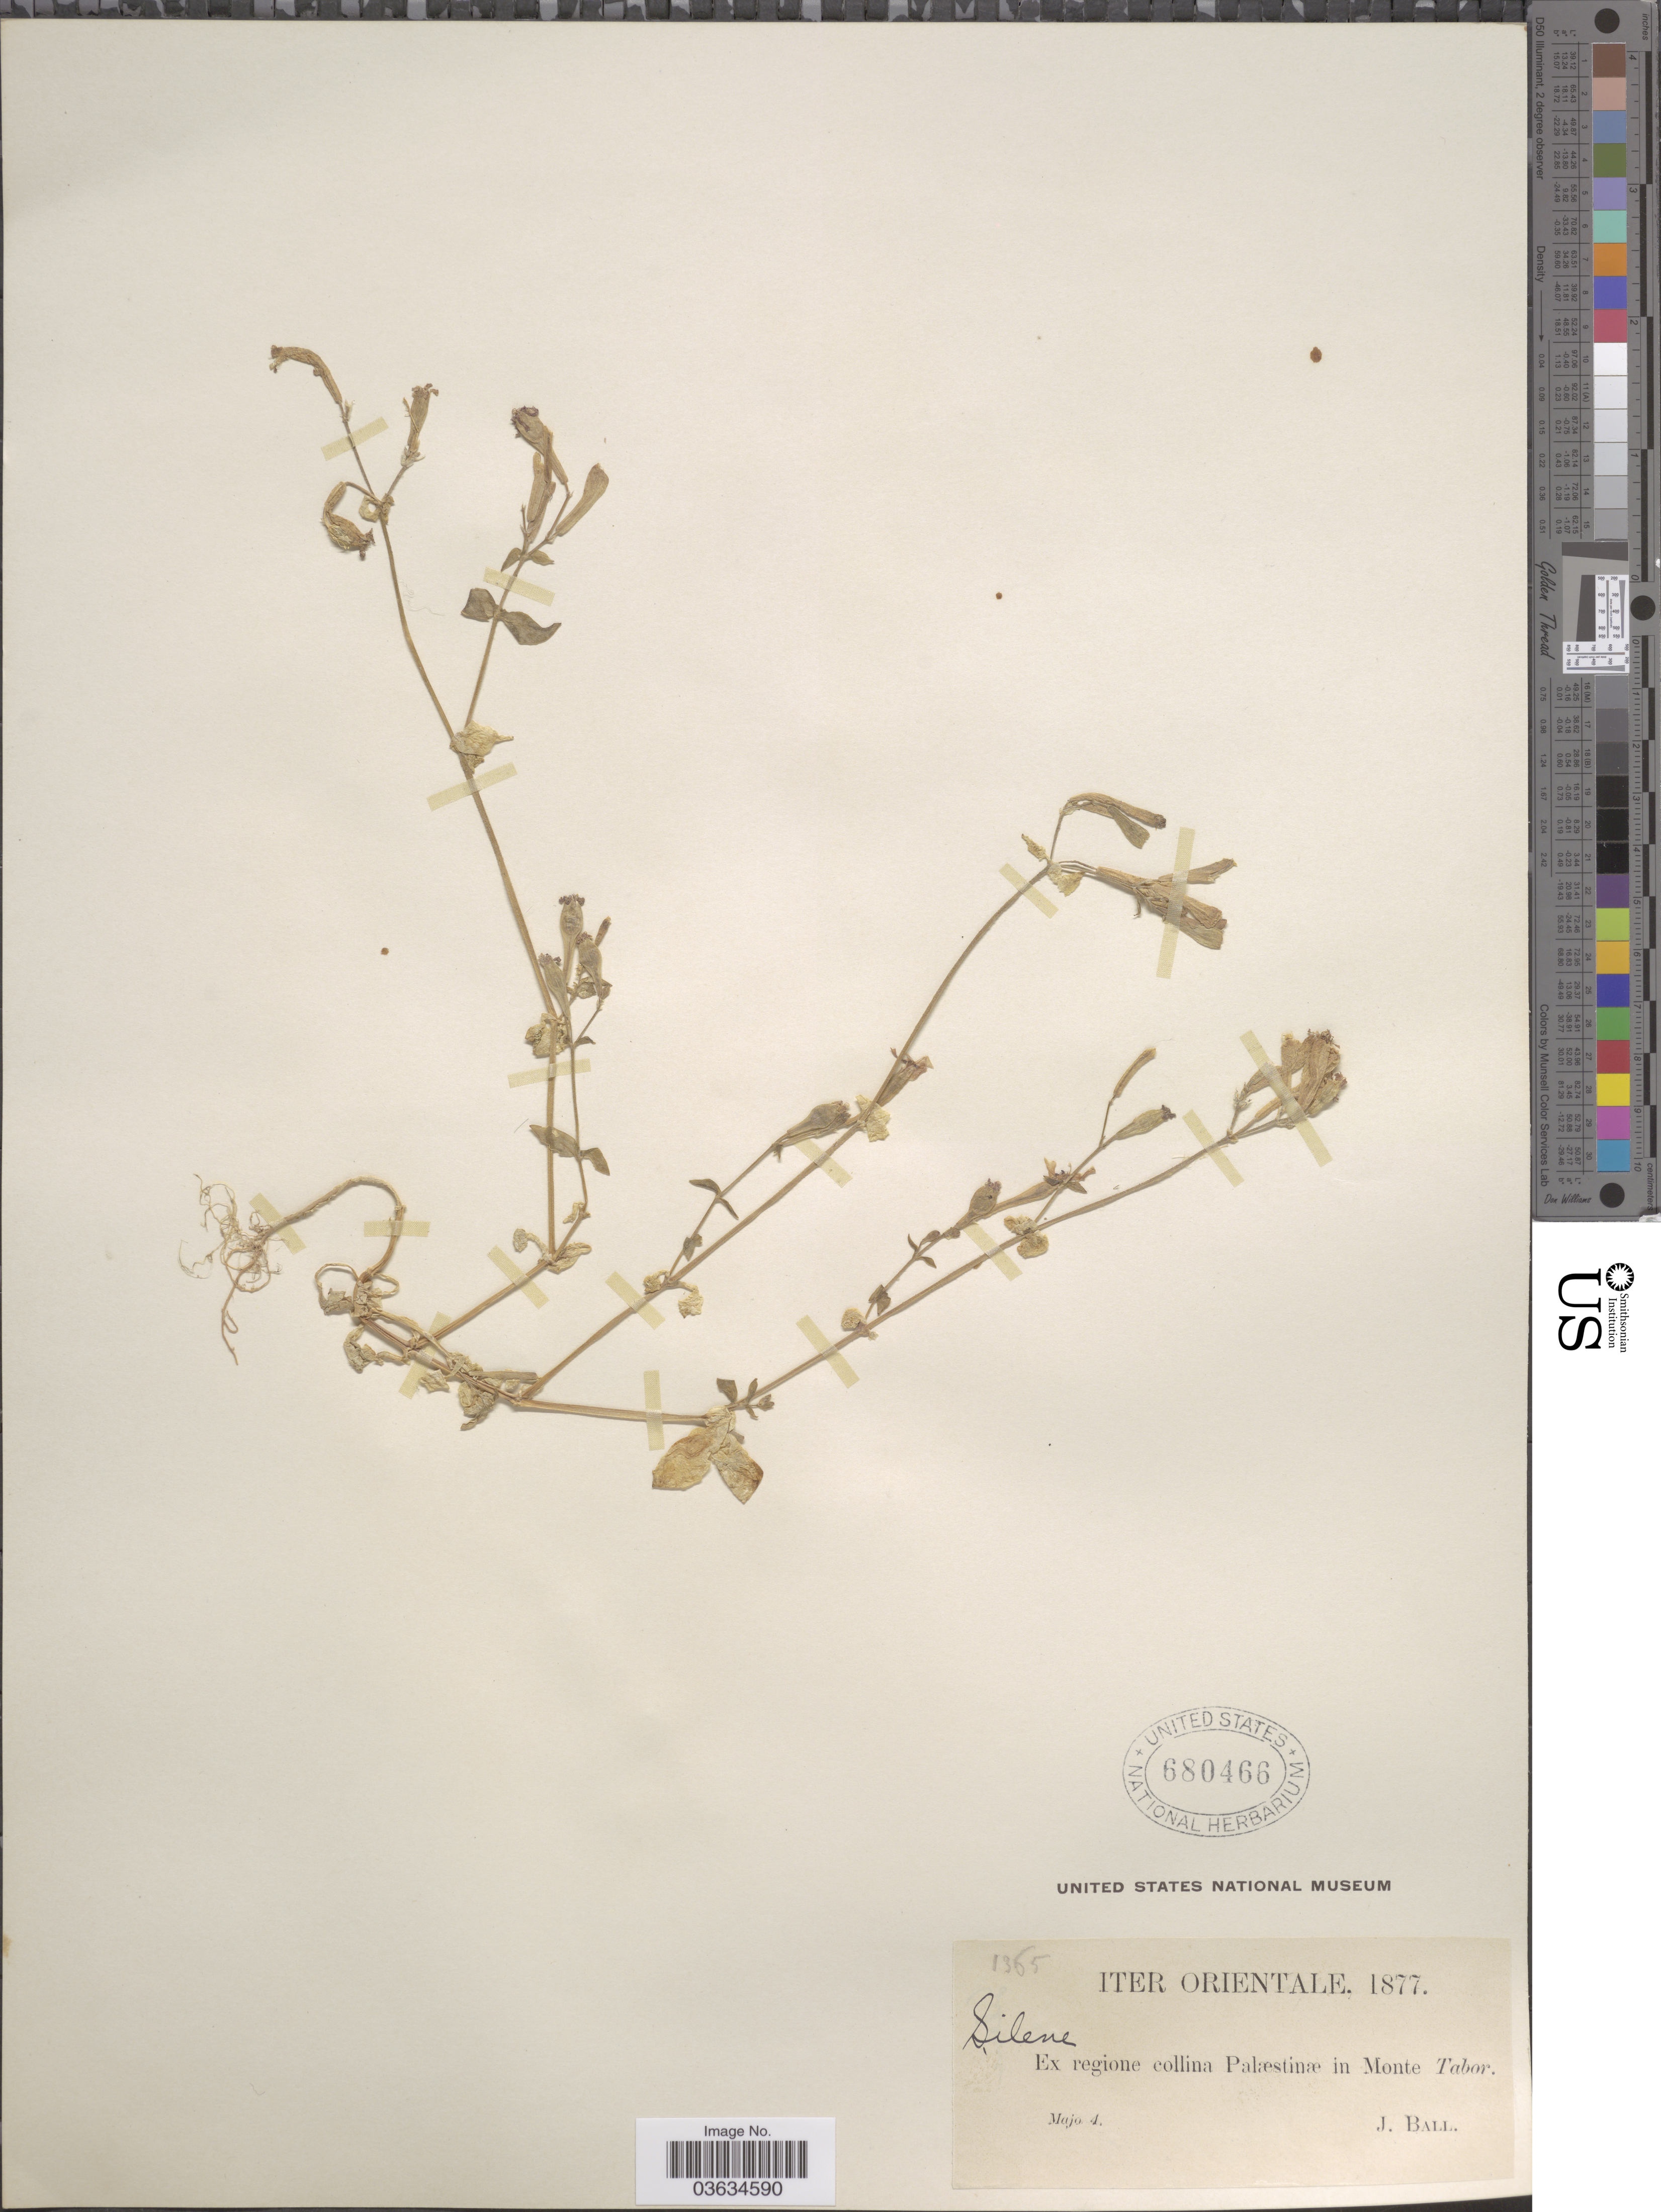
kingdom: Plantae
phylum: Tracheophyta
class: Magnoliopsida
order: Caryophyllales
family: Caryophyllaceae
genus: Silene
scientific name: Silene sp.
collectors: J. Ball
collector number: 1365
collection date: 1877-05-04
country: Israel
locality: Iter Orientale. Ex regione collina Palæstinæ in Monte Tabor.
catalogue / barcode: US 680466